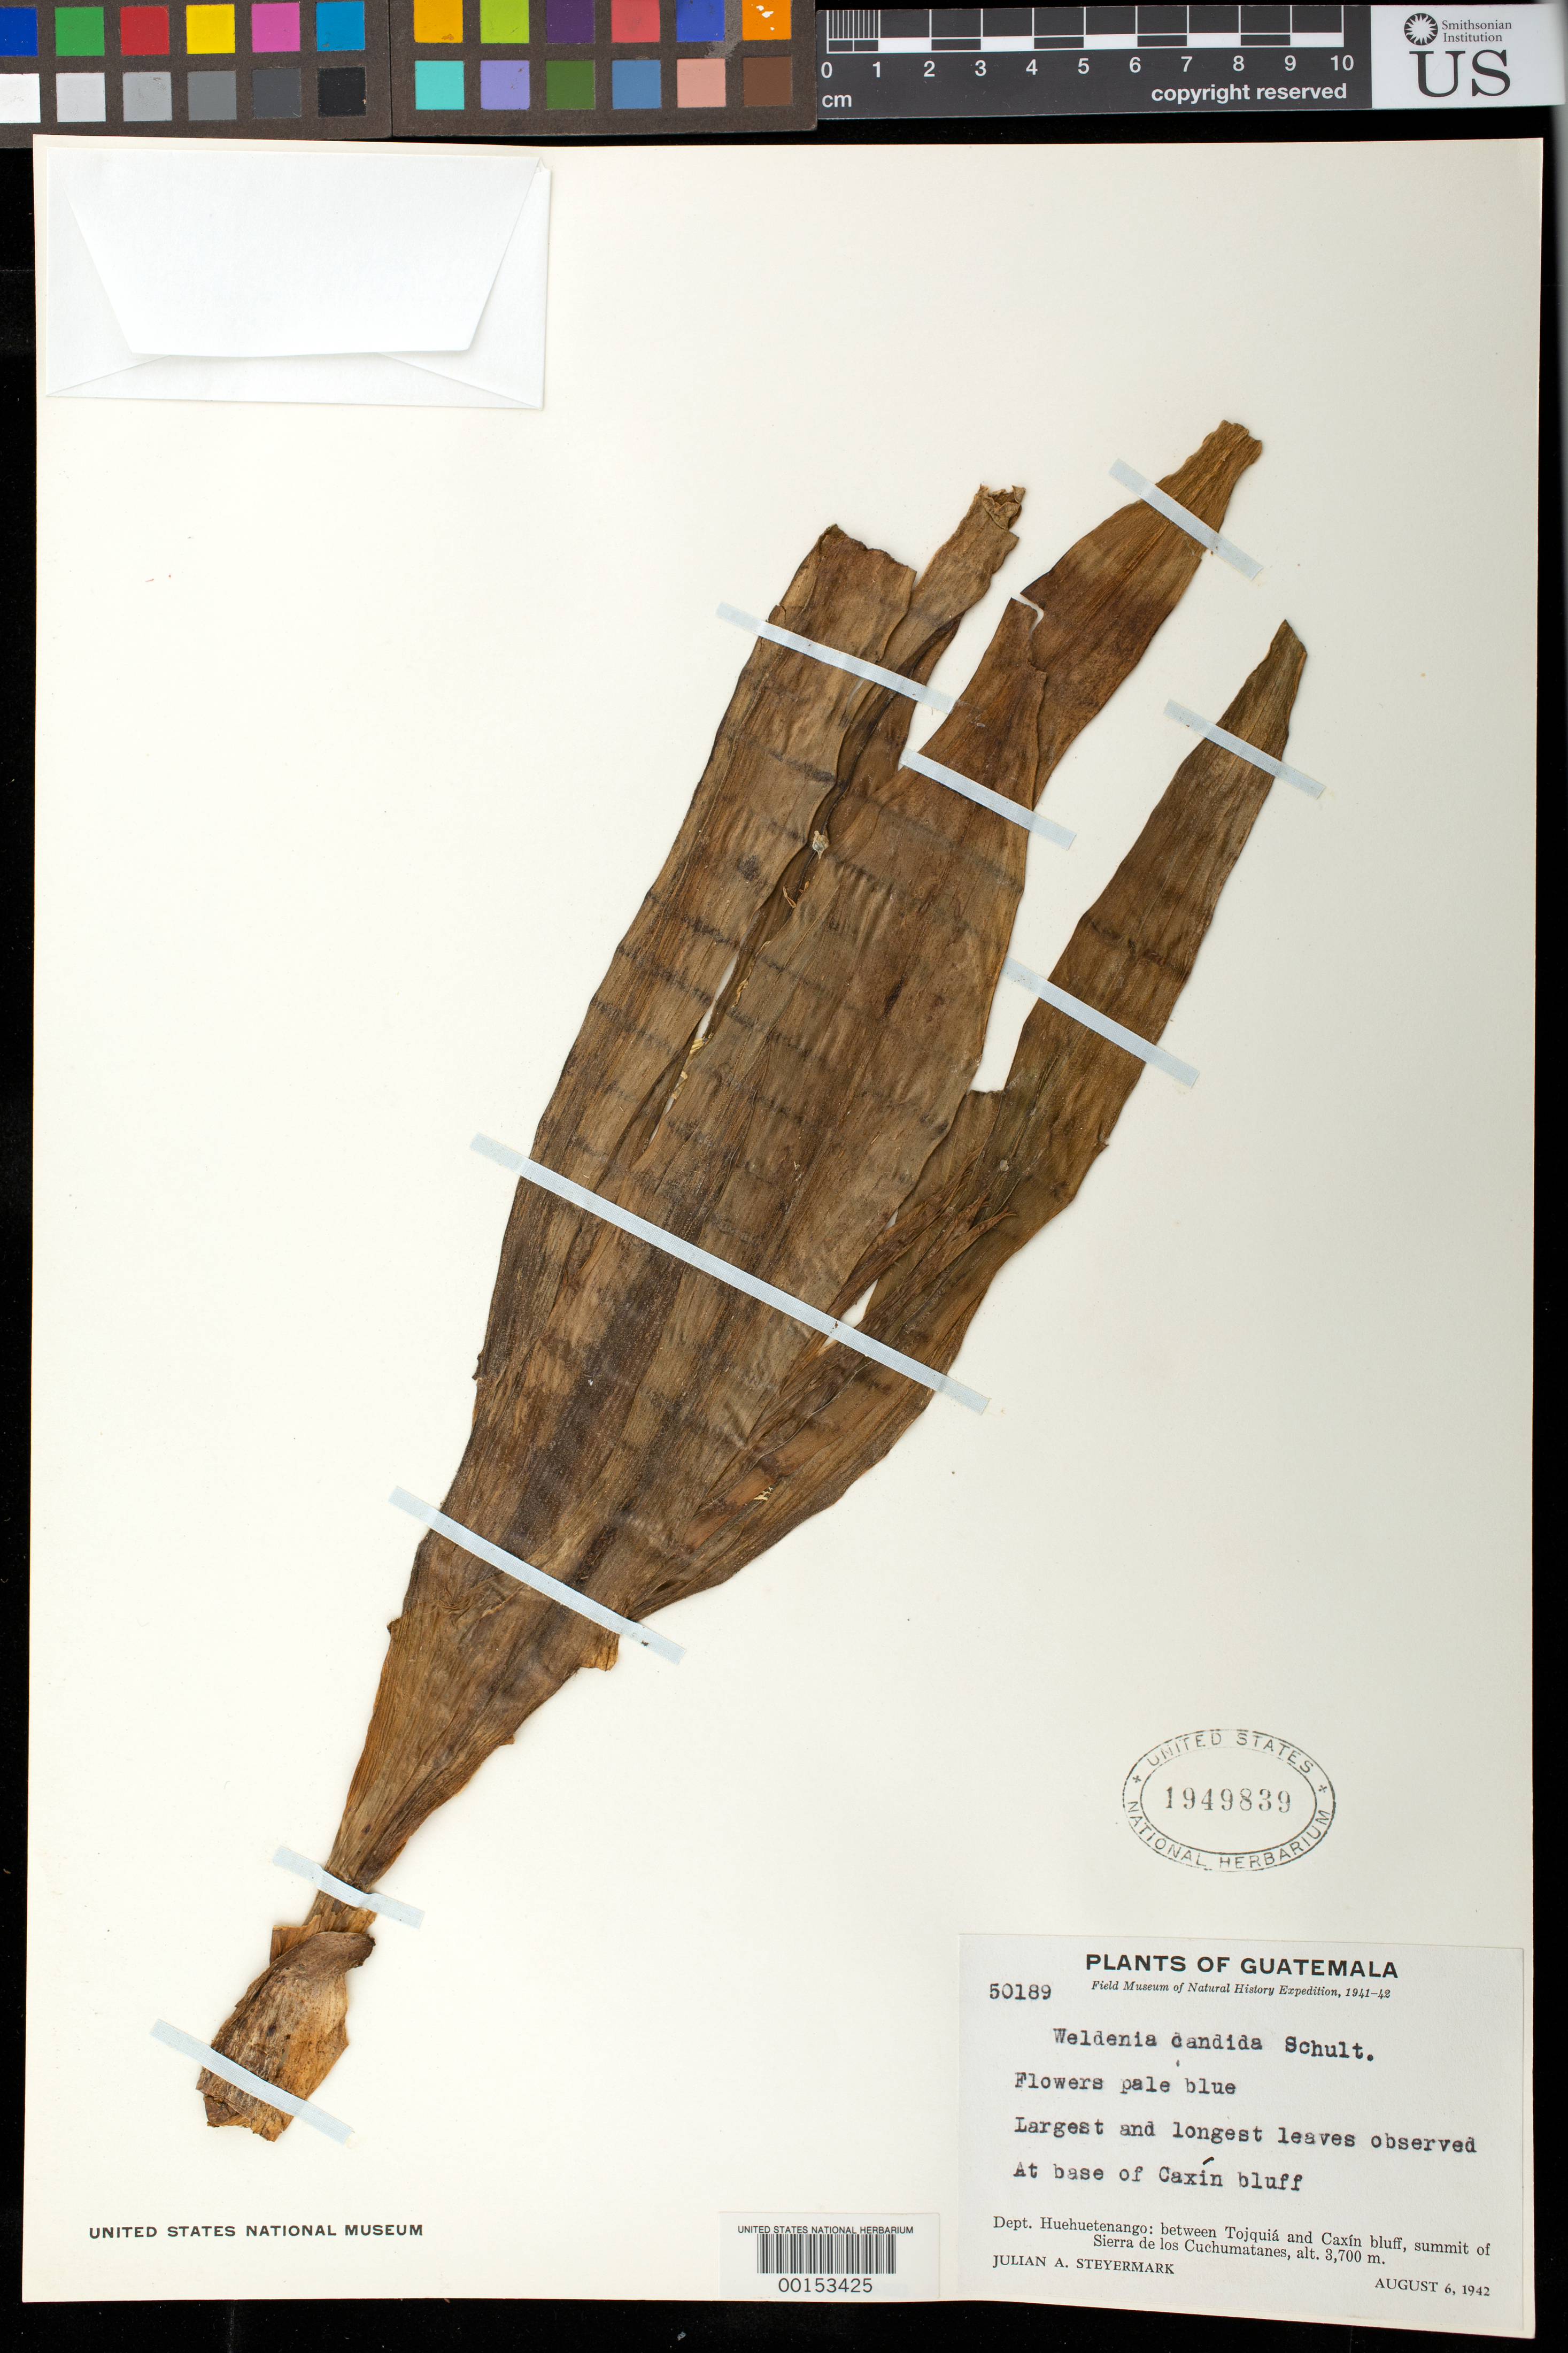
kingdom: Plantae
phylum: Tracheophyta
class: Liliopsida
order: Commelinales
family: Commelinaceae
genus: Weldenia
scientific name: Weldenia candida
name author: Schult. f.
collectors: J. Steyermark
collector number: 50189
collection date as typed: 06 Aug 1942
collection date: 1942-08-06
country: Guatemala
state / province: Huehuetenango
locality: Caxin bluff base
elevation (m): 3700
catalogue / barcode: US 1949839